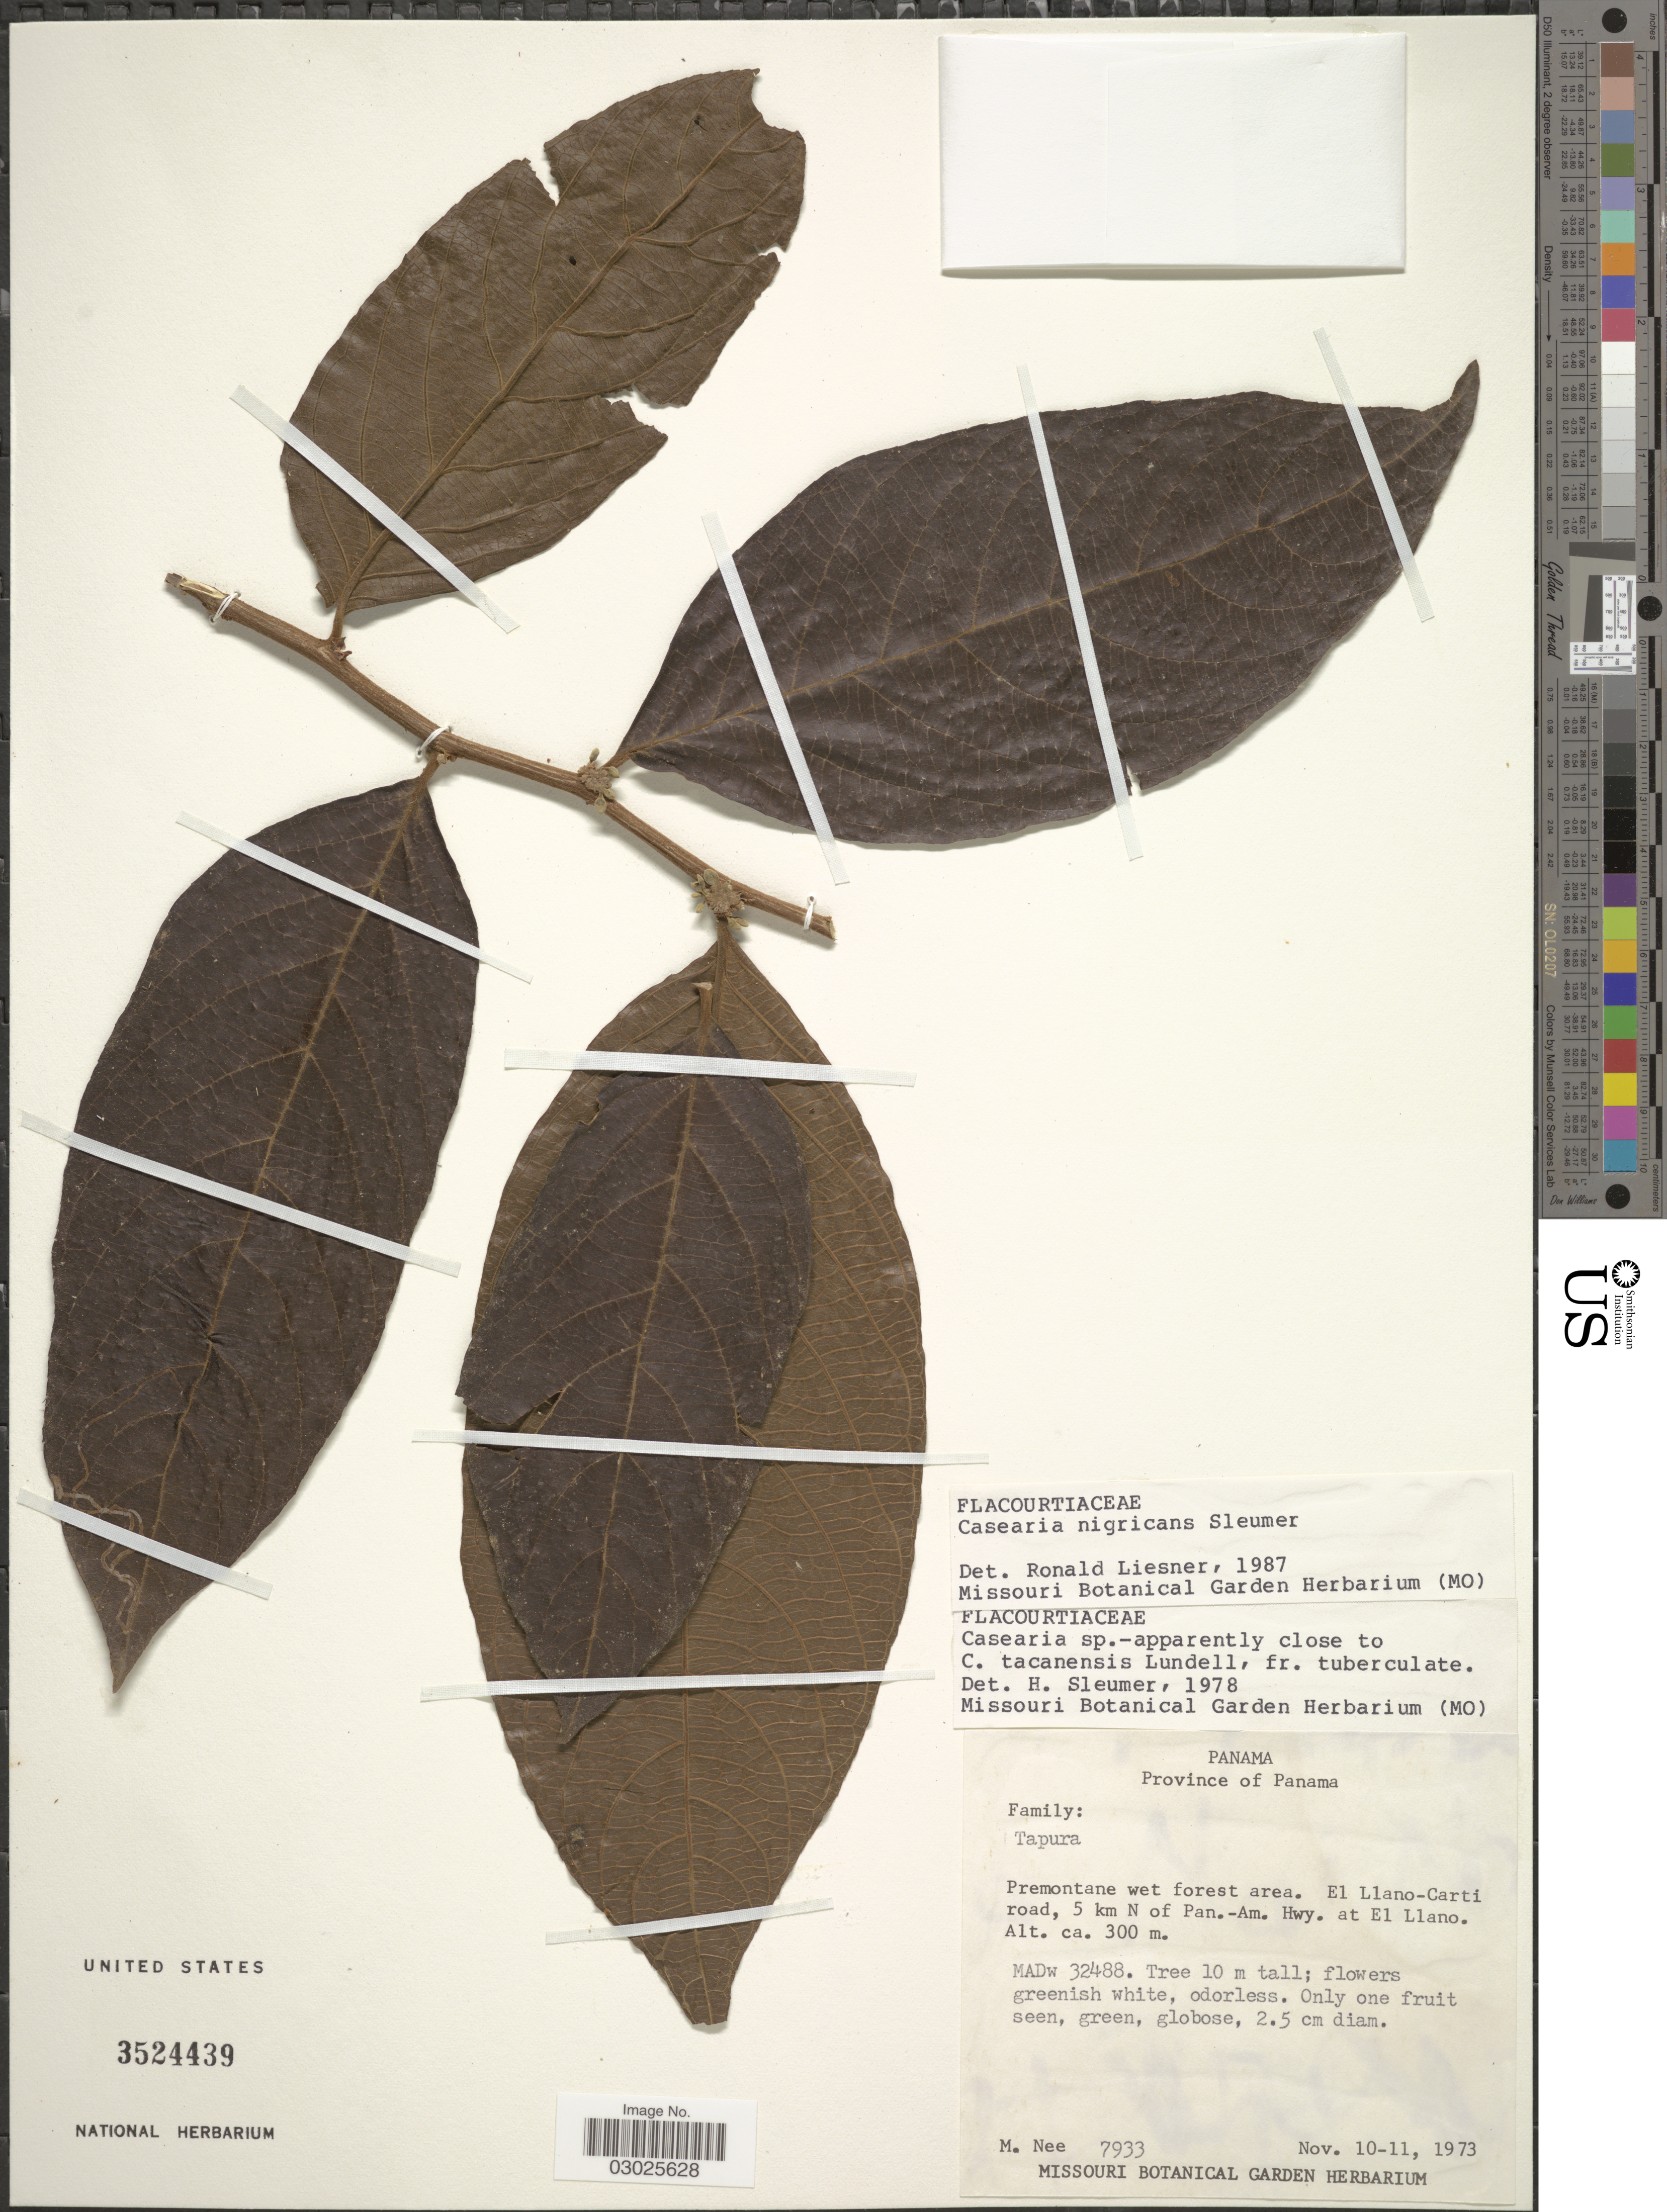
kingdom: Plantae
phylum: Tracheophyta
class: Magnoliopsida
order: Malpighiales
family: Salicaceae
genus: Casearia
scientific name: Casearia nigricans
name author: Sleumer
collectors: M. Nee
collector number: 7933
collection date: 1973-11-10/1973-11-11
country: Panama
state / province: Panamá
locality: Premontane wet forest area. El Llano-Carti road, 5 km N of Pan.-Am. Hwy. at El Llano.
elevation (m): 300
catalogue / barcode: US 3524439